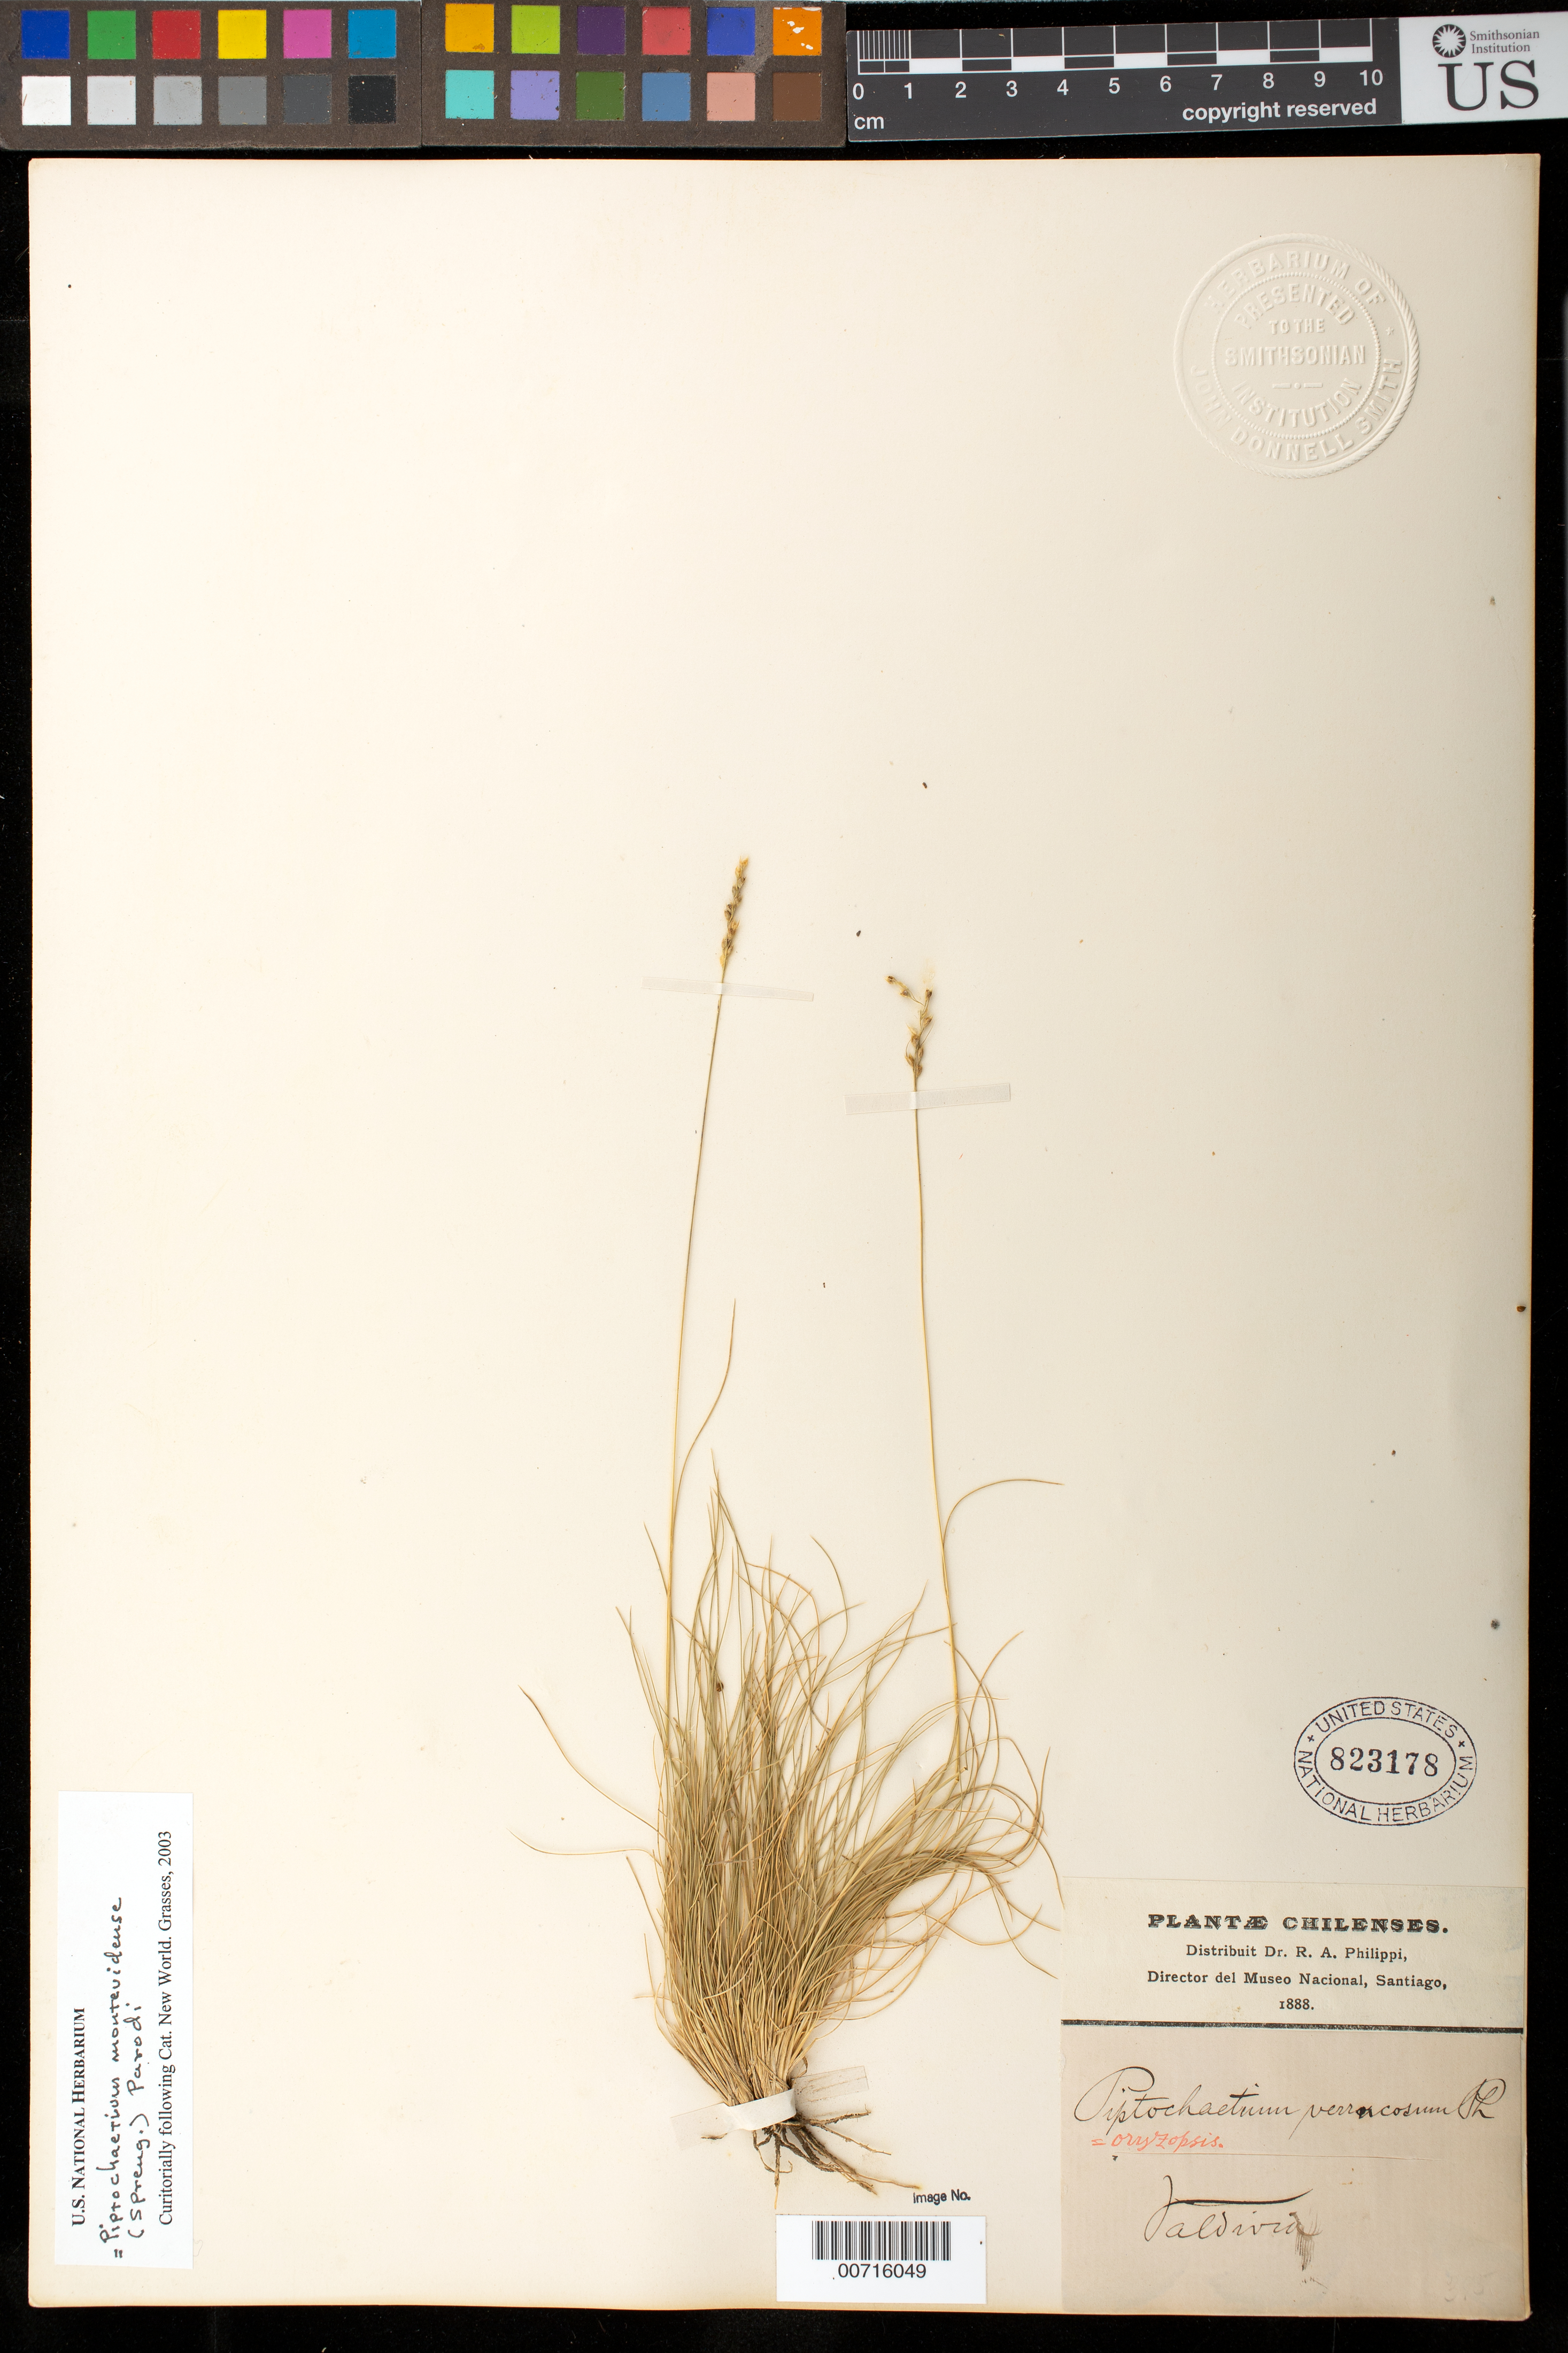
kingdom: Plantae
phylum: Tracheophyta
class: Liliopsida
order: Poales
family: Poaceae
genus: Piptochaetium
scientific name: Piptochaetium verrucosum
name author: Phil.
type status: Type Collection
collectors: R. A. Philippi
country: Chile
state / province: Los Ríos (XIV)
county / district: Valdivia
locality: Valdivia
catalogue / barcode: US 823178